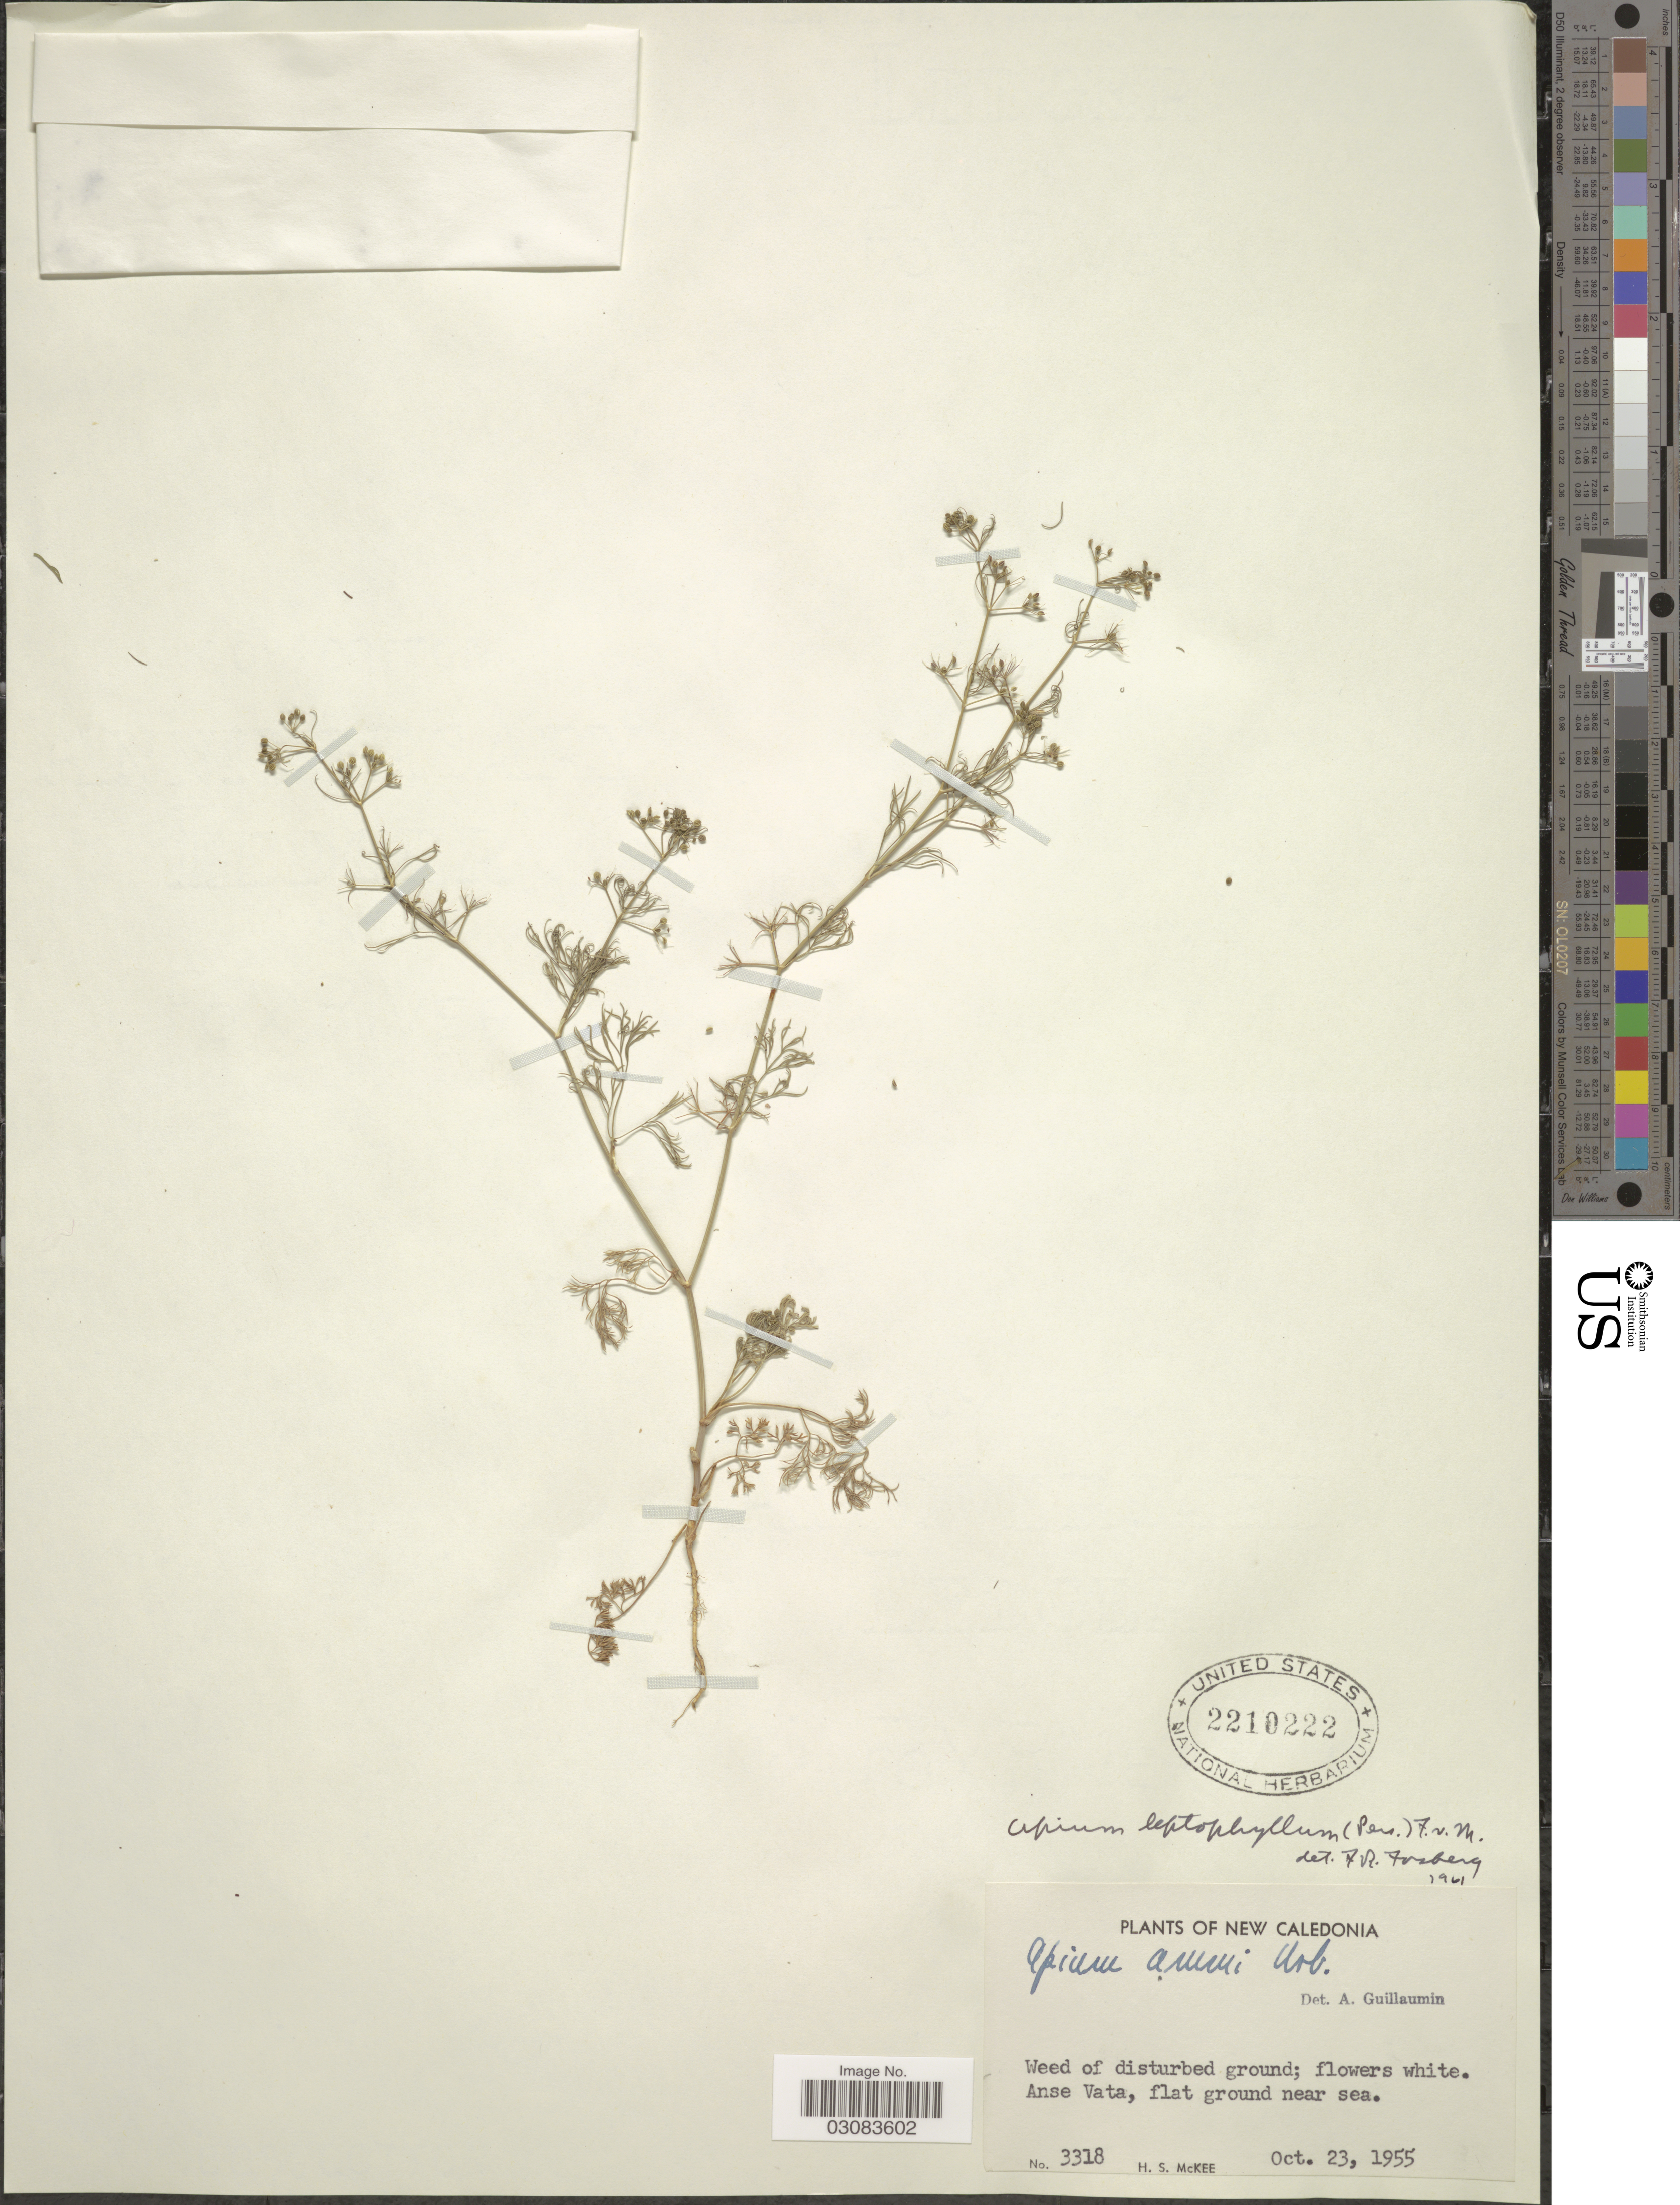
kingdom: Plantae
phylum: Tracheophyta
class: Magnoliopsida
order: Apiales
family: Apiaceae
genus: Cyclospermum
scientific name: Cyclospermum leptophyllum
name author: (Pers.) Sprague ex Britton & P. Wilson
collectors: H. S. McKee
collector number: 3318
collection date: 1955-10-23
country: New Caledonia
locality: Anse Vata, flat ground near sea.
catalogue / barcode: US 2210222